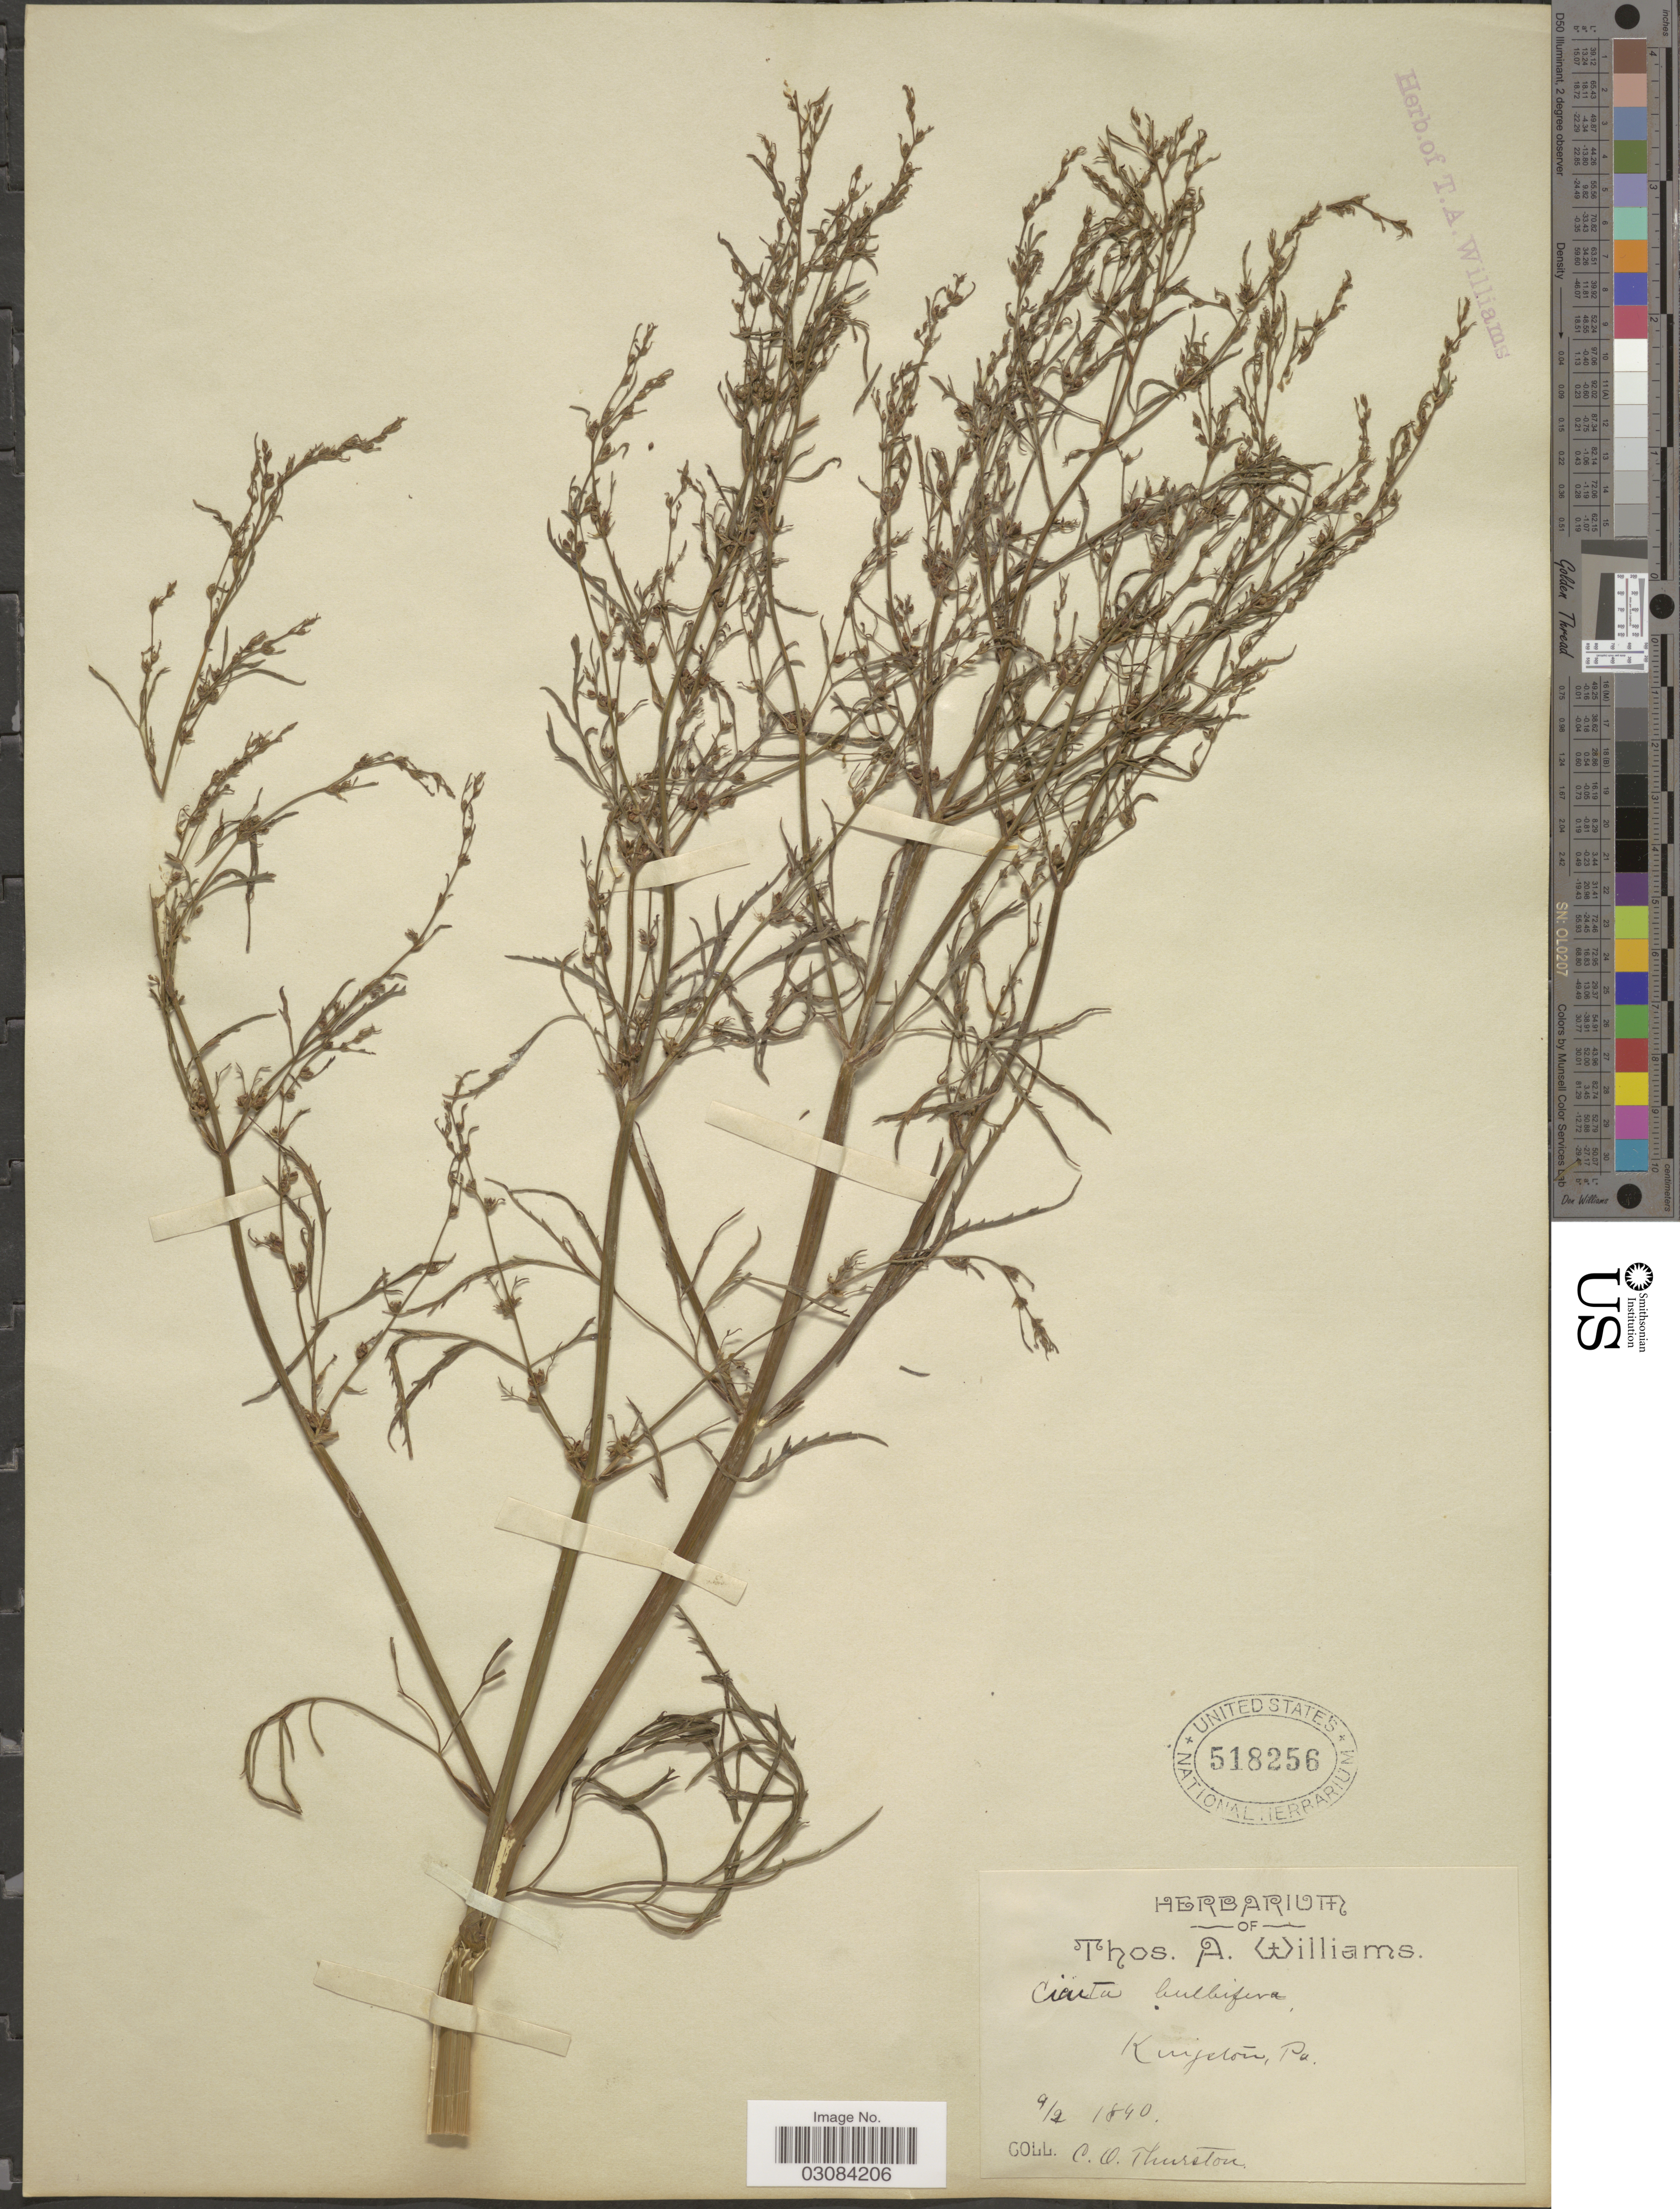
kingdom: Plantae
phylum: Tracheophyta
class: Magnoliopsida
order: Apiales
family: Apiaceae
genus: Cicuta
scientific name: Cicuta bulbifera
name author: L.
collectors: C. Thurston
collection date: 1890-09-02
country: United States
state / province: Pennsylvania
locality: Kingston.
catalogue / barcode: US 518256